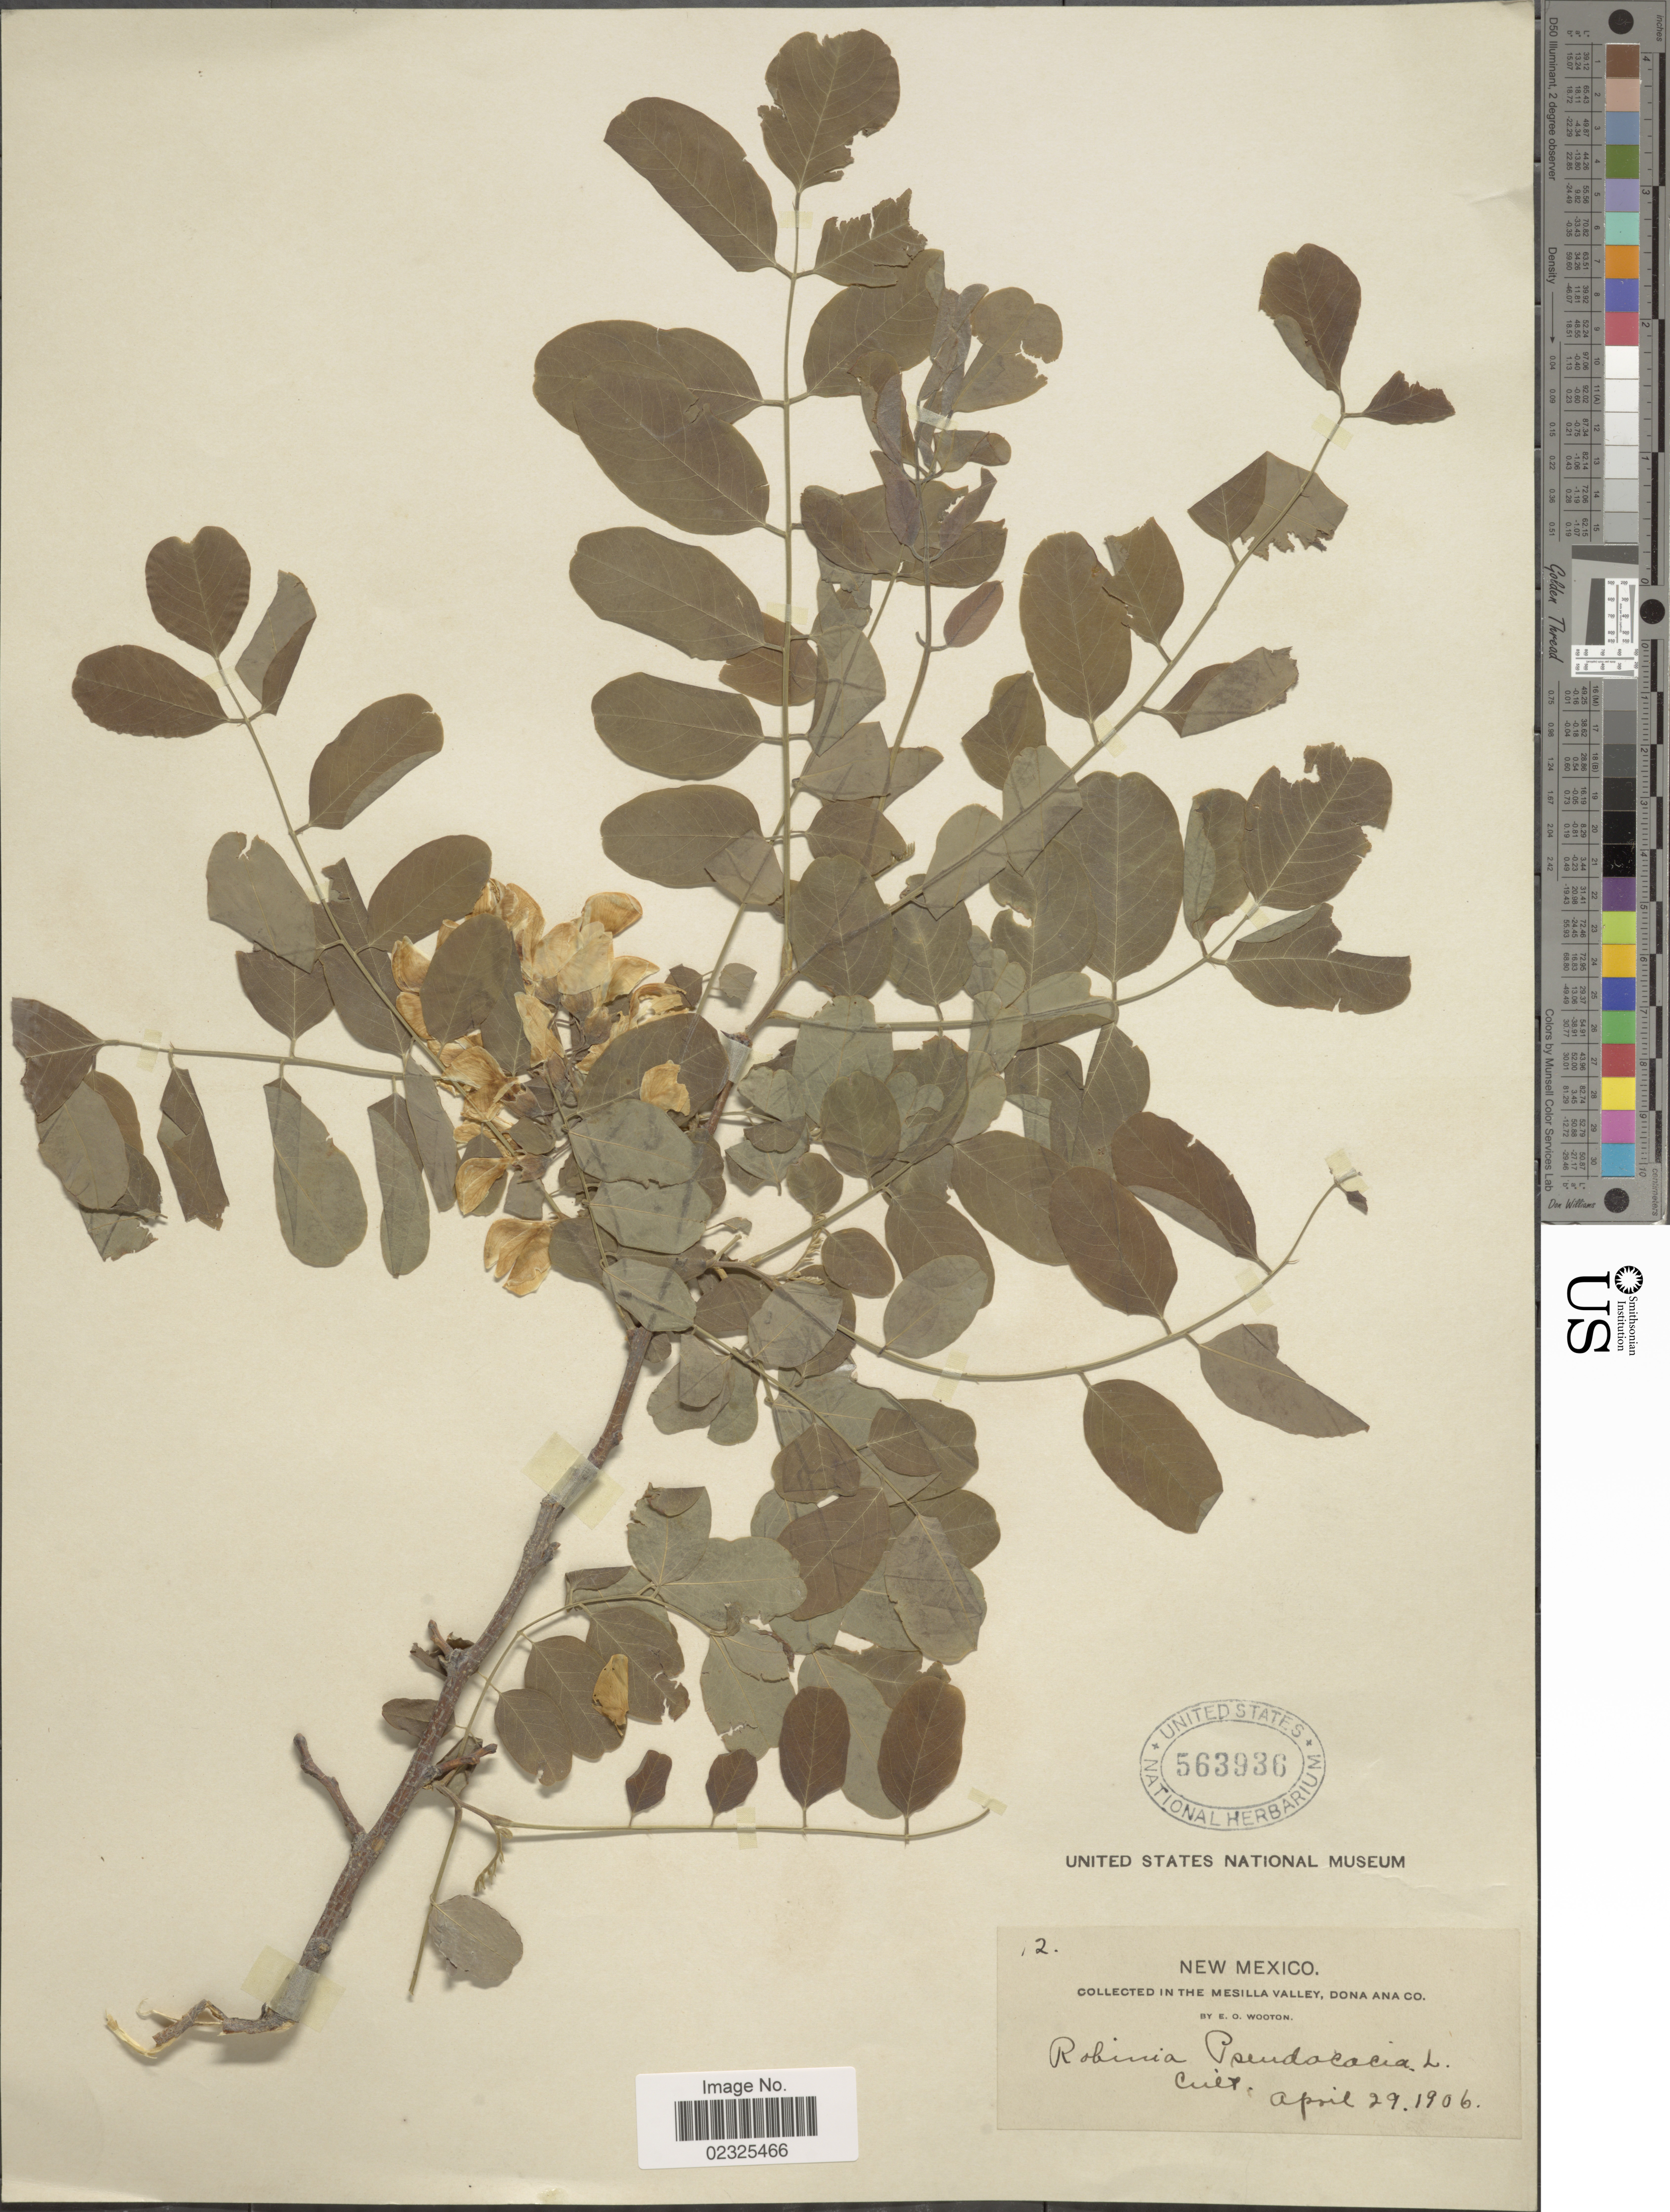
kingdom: Plantae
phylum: Tracheophyta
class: Magnoliopsida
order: Fabales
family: Fabaceae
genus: Robinia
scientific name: Robinia pseudoacacia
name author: L.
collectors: E. O. Wooton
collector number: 2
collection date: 1906-04-29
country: United States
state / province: New Mexico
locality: In the Mesilla Valley, Dona Ana Co.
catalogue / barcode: US 563936